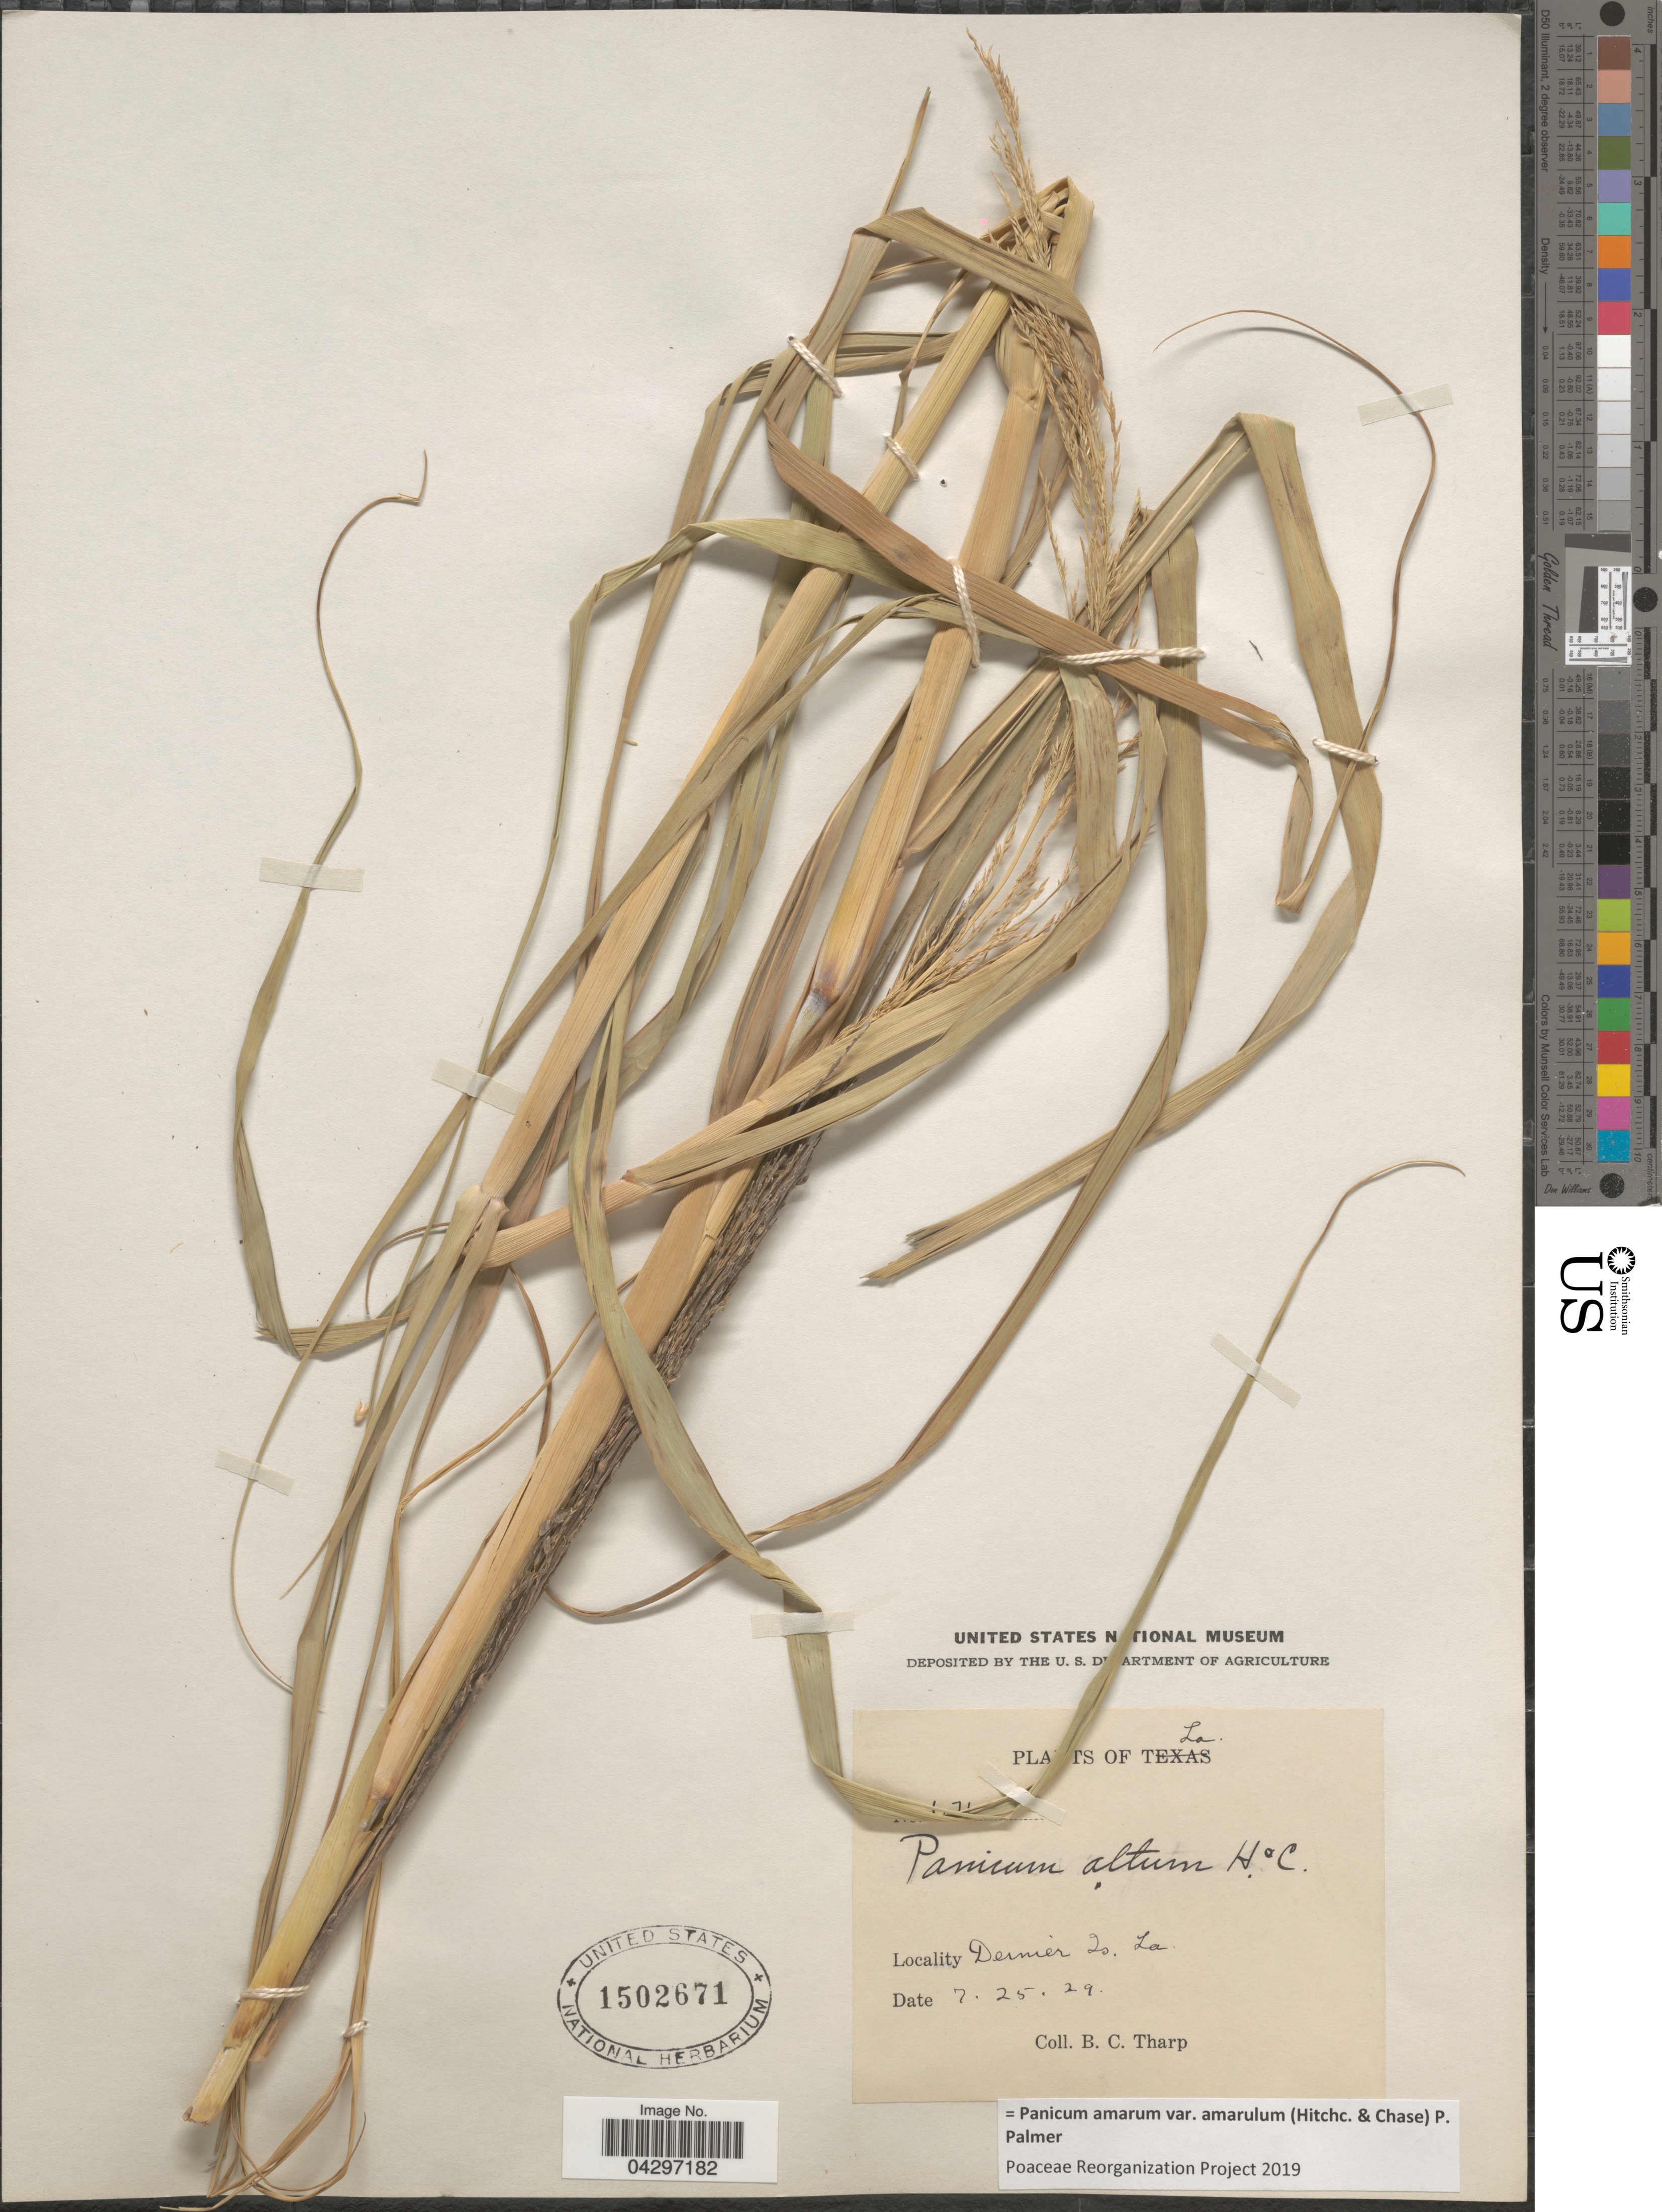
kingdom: Plantae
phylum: Tracheophyta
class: Liliopsida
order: Poales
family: Poaceae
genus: Panicum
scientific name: Panicum amarum var. amarulum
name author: (Hitchc. & Chase) Freckmann & Lelong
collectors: B. C. Tharp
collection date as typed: Transcribed d/m/y: 25/7/29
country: United States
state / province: Louisiana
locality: Dernier Is.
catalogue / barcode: US 1502671